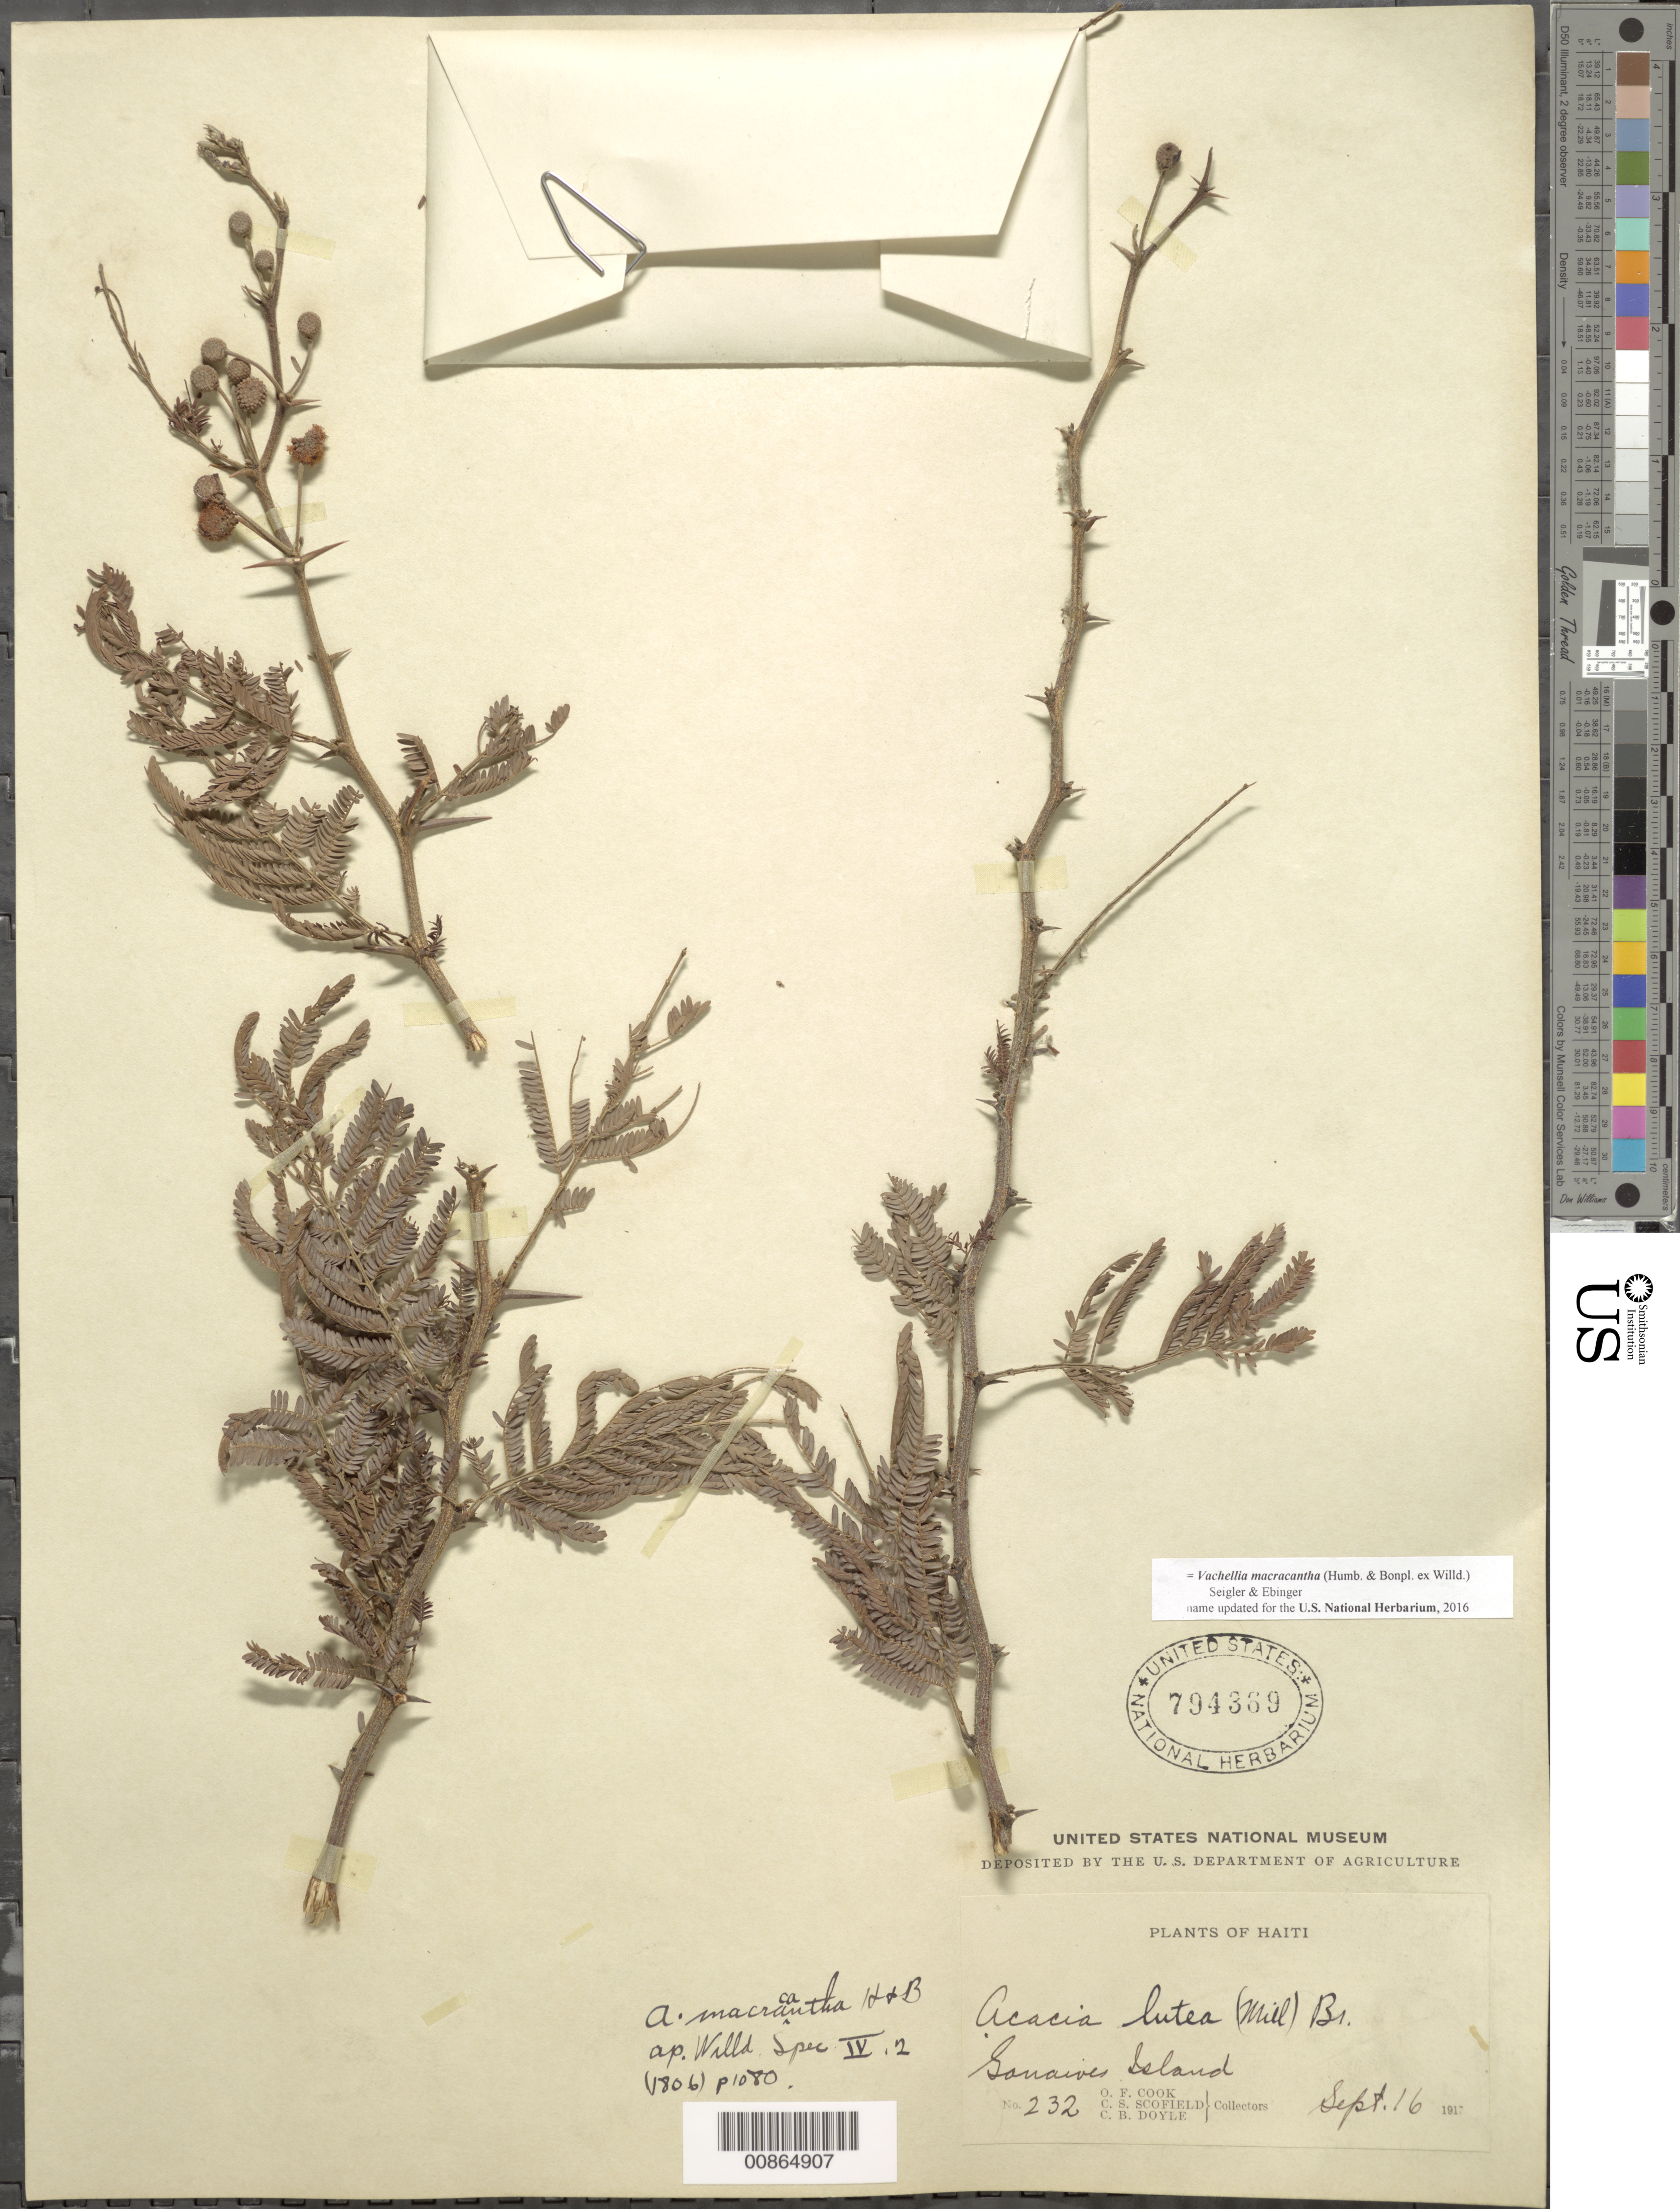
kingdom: Plantae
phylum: Tracheophyta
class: Magnoliopsida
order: Fabales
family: Fabaceae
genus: Vachellia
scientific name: Vachellia macracantha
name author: (Humb. & Bonpl. ex Willd.) Seigler & Ebinger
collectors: O. F. Cook, C. Scofield & C. Doyle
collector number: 232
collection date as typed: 16 Sep 1917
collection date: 1917-09-16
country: Haiti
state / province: Óuest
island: Île de la Gonâve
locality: Gonaive Island.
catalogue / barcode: US 794369